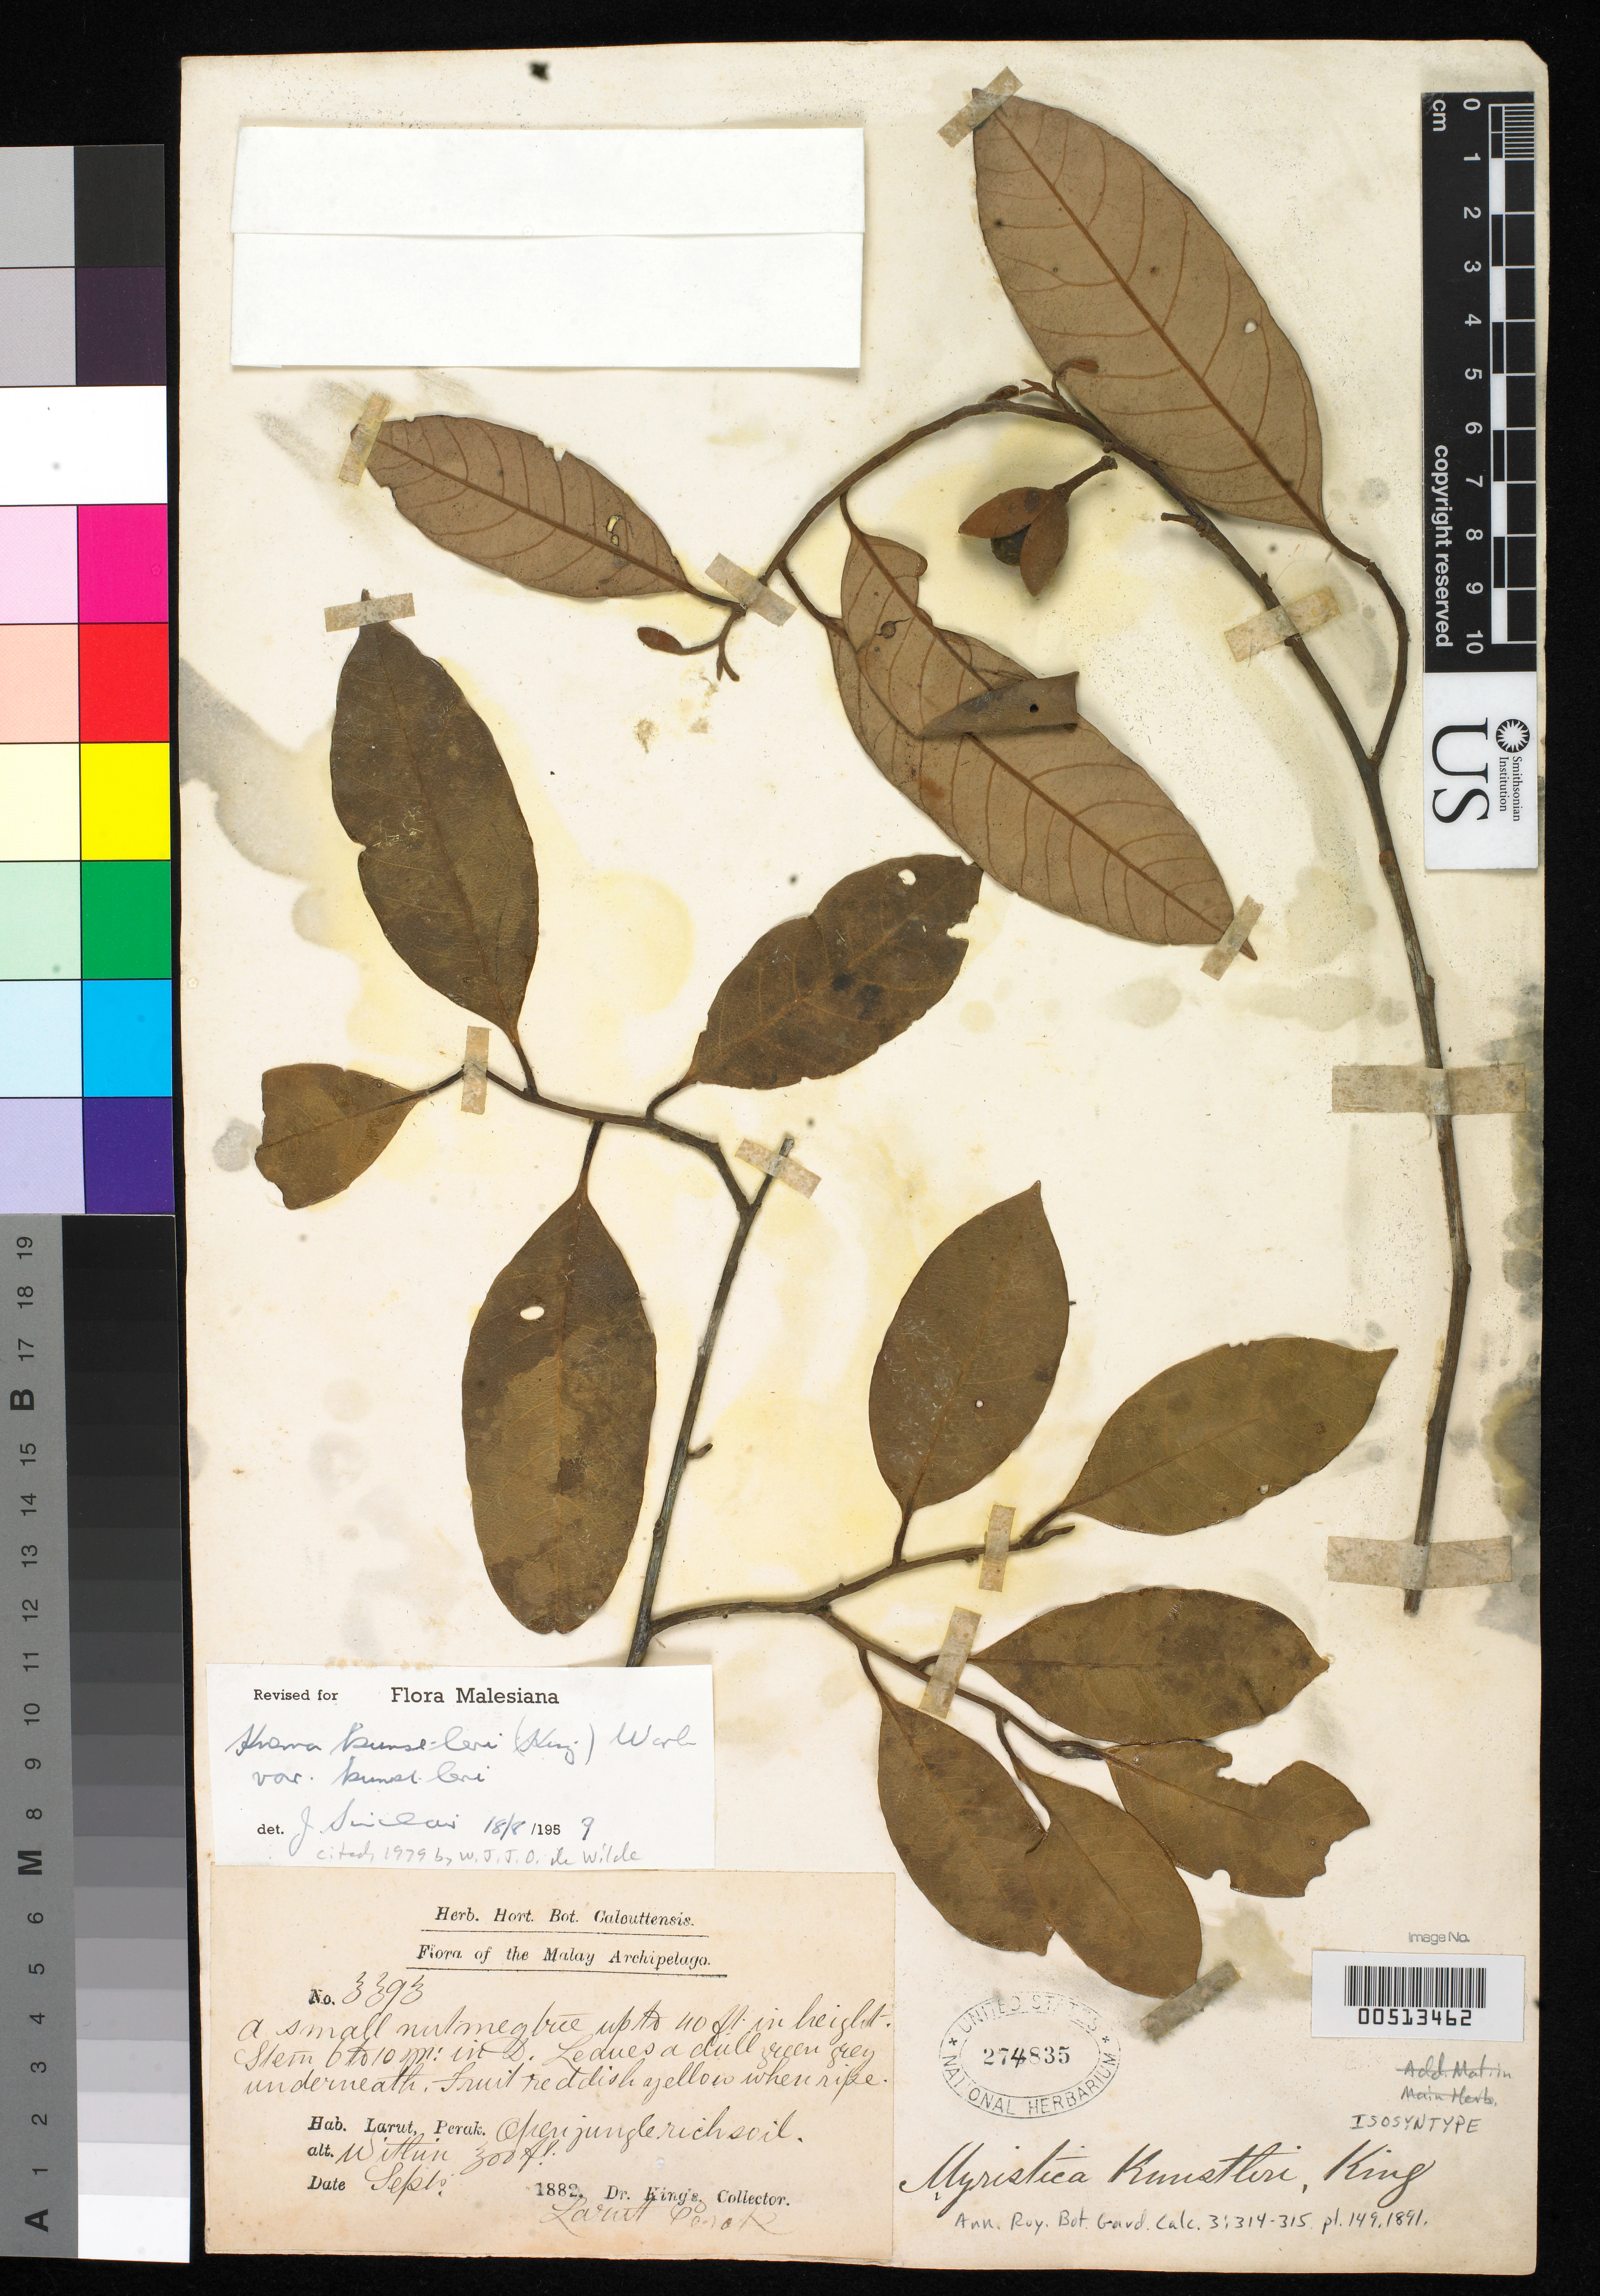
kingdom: Plantae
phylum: Tracheophyta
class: Magnoliopsida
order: Magnoliales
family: Myristicaceae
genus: Myristica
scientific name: Myristica kunstleri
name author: King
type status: Isosyntype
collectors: Dr. King's collector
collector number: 3393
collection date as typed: Sep 1882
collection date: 1882-09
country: Malaysia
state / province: Perak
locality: Larut. [Malay Peninsula]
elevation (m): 91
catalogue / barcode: US 274835